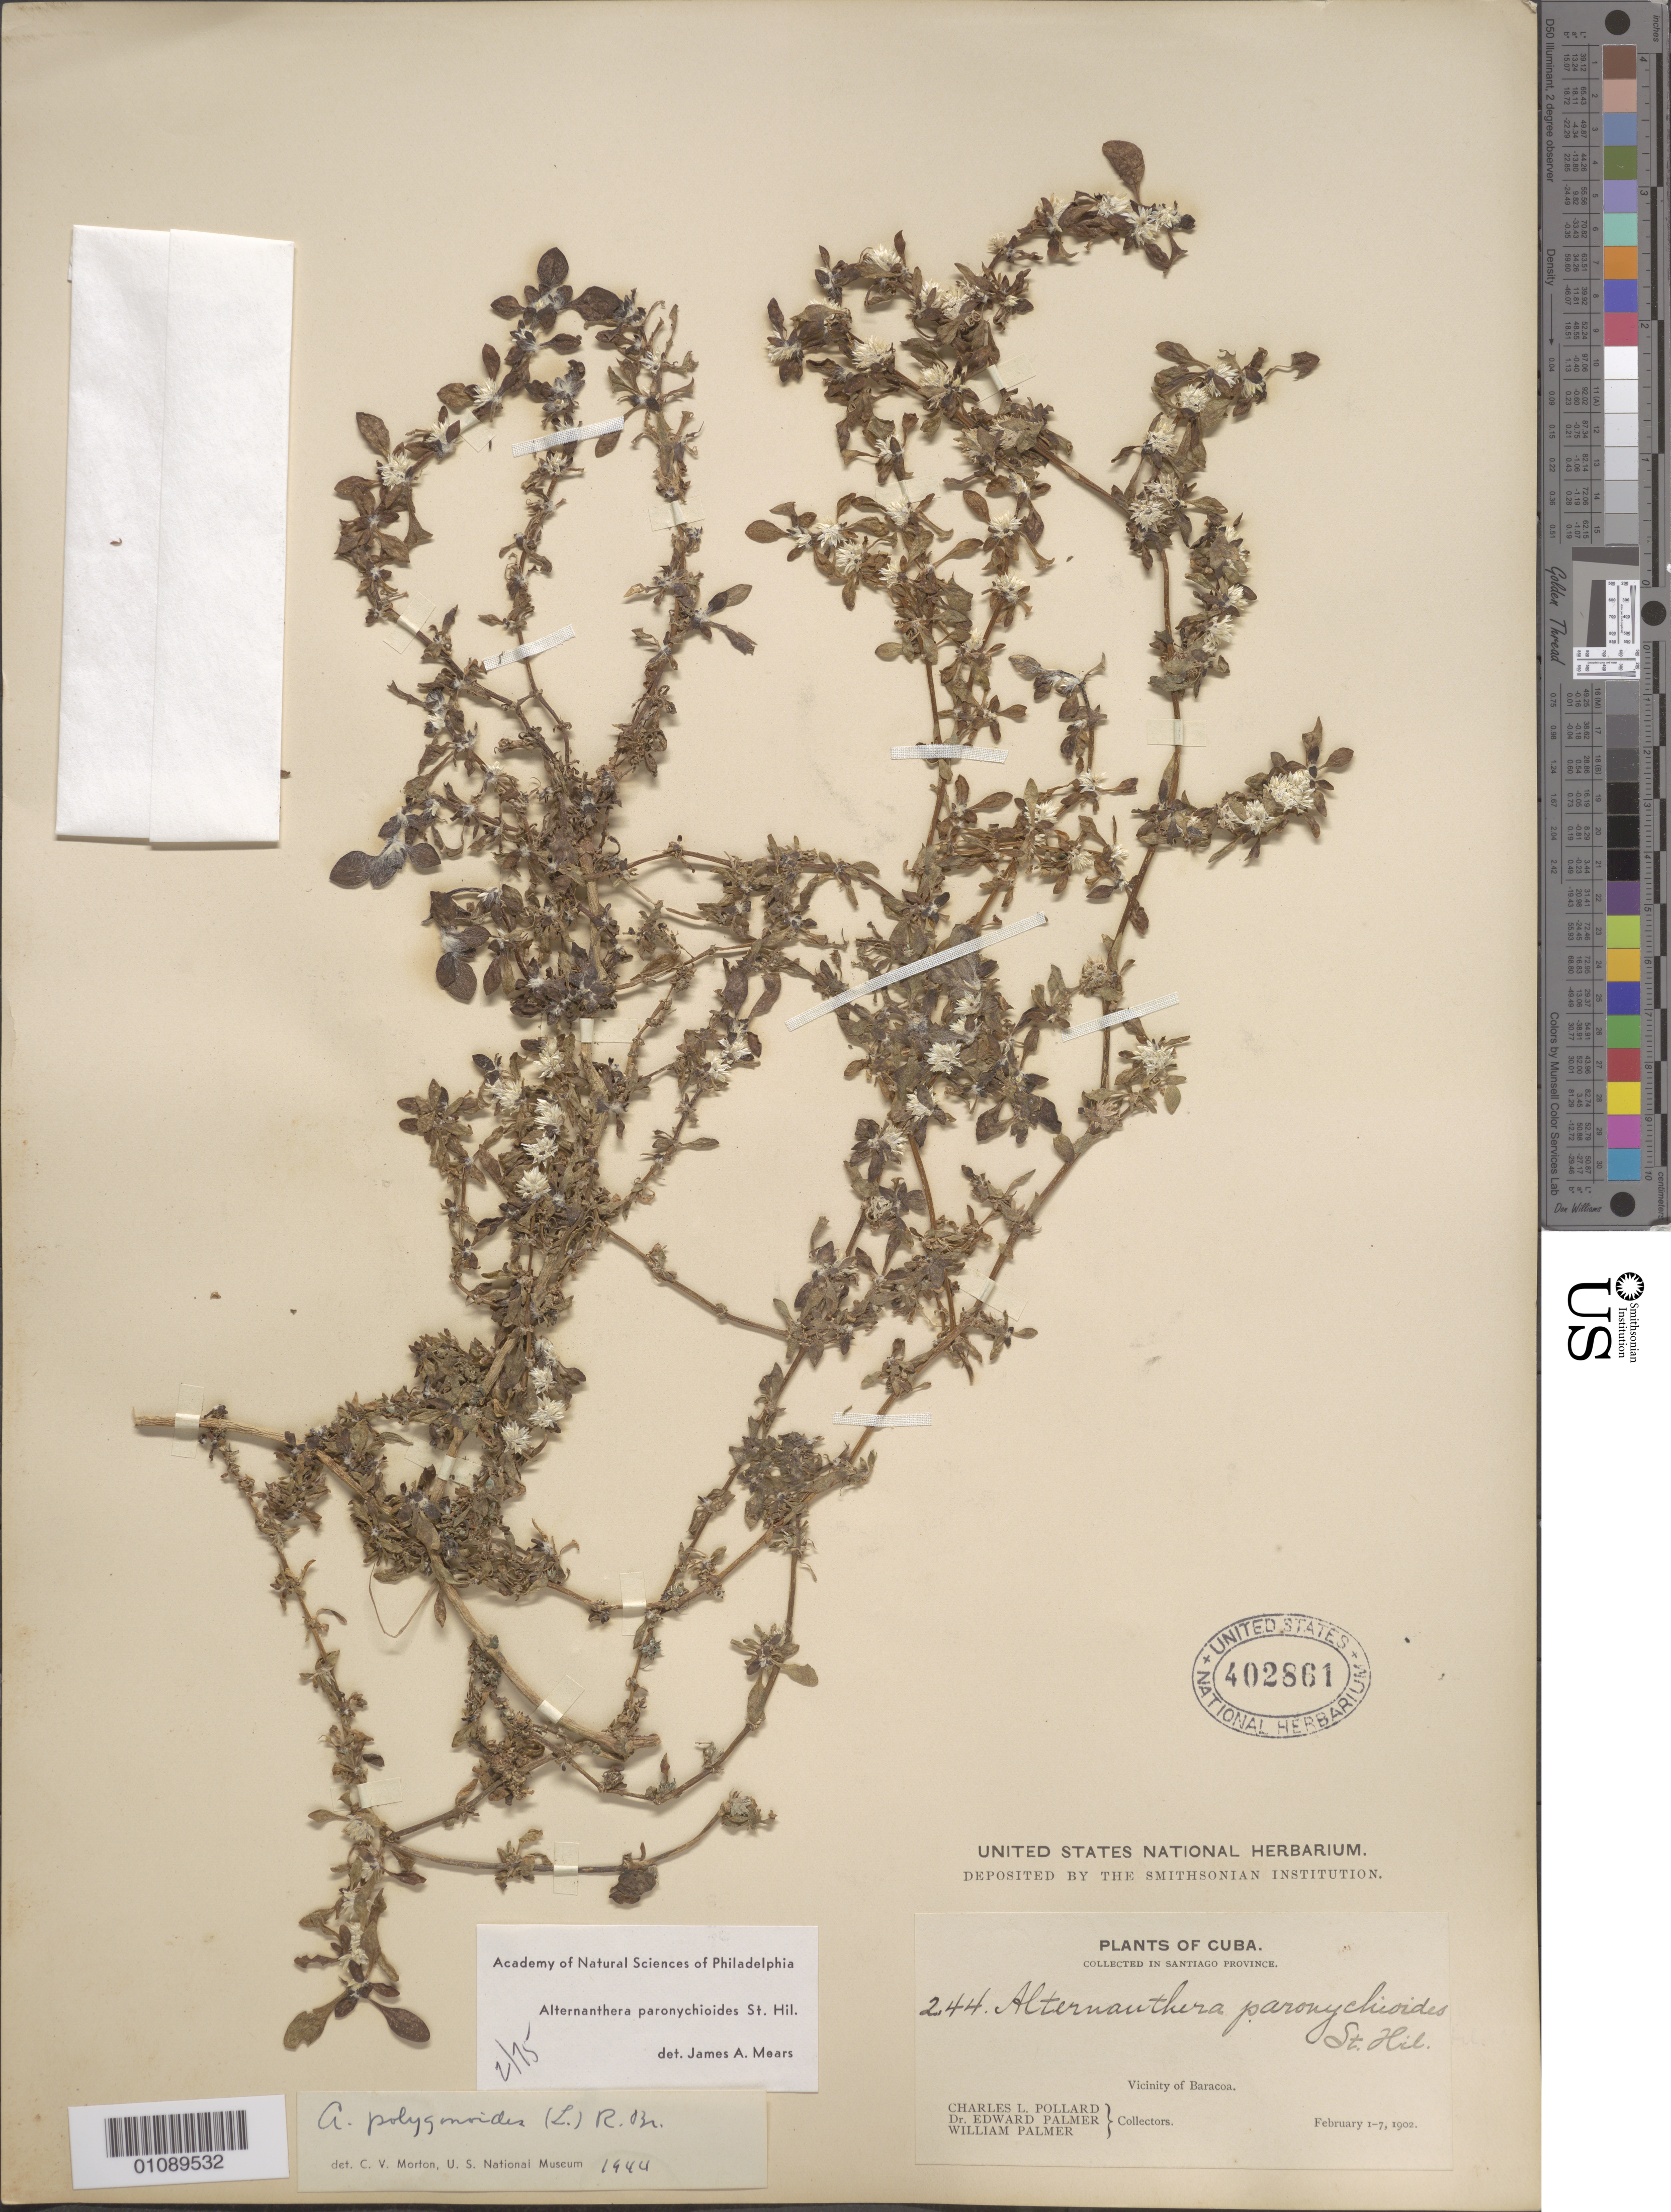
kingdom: Plantae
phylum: Tracheophyta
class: Magnoliopsida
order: Caryophyllales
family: Amaranthaceae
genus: Alternanthera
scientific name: Alternanthera paronychioides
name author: A. St.-Hil.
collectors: C. L. Pollard, E. Palmer & D. E. Palmer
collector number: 244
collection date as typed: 01 Feb 1902 to 07 Feb 1902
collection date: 1902-02-01/1902-02-07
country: Cuba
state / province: Guantánamo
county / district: Baracoa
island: Cuba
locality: Vicinity of Baracoa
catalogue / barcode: US 402861